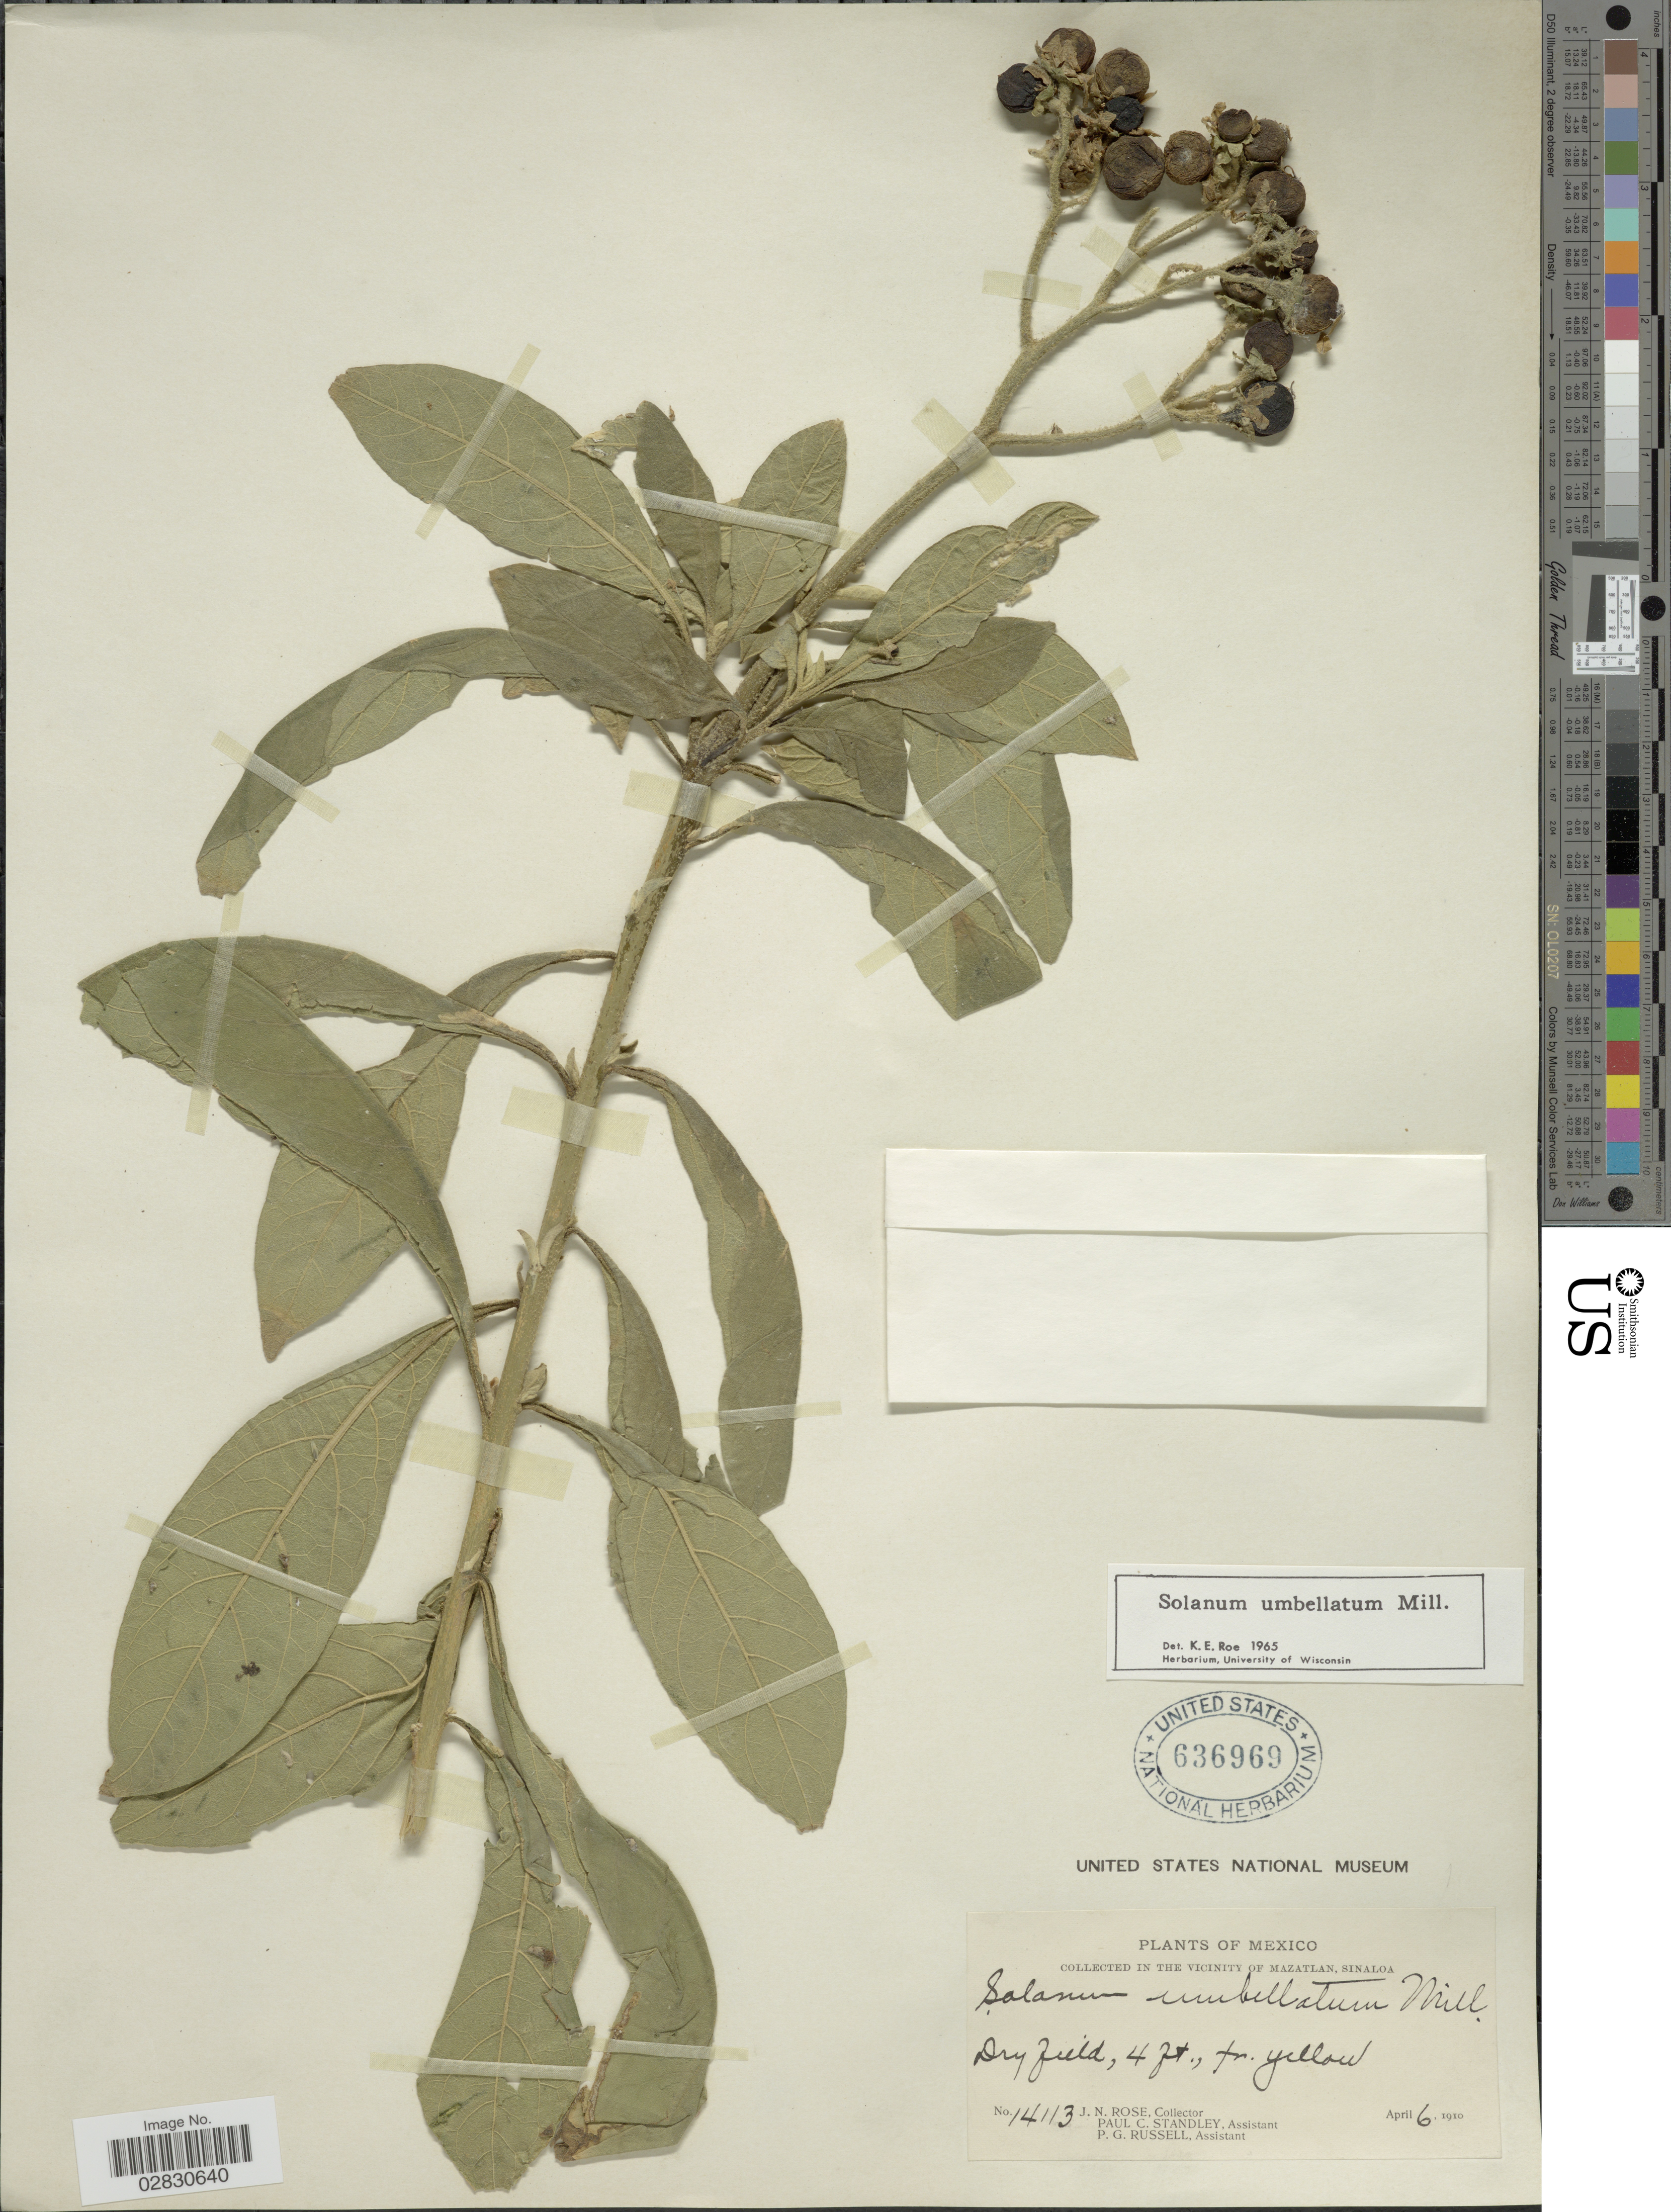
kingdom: Plantae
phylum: Tracheophyta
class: Magnoliopsida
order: Solanales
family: Solanaceae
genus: Solanum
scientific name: Solanum umbellatum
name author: Mill.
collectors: J. N. Rose, P. C. Standley & P. G. Russell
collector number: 14113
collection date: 1910-04-06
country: Mexico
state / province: Sinaloa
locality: Vicinity of Mazatlan.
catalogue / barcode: US 636969